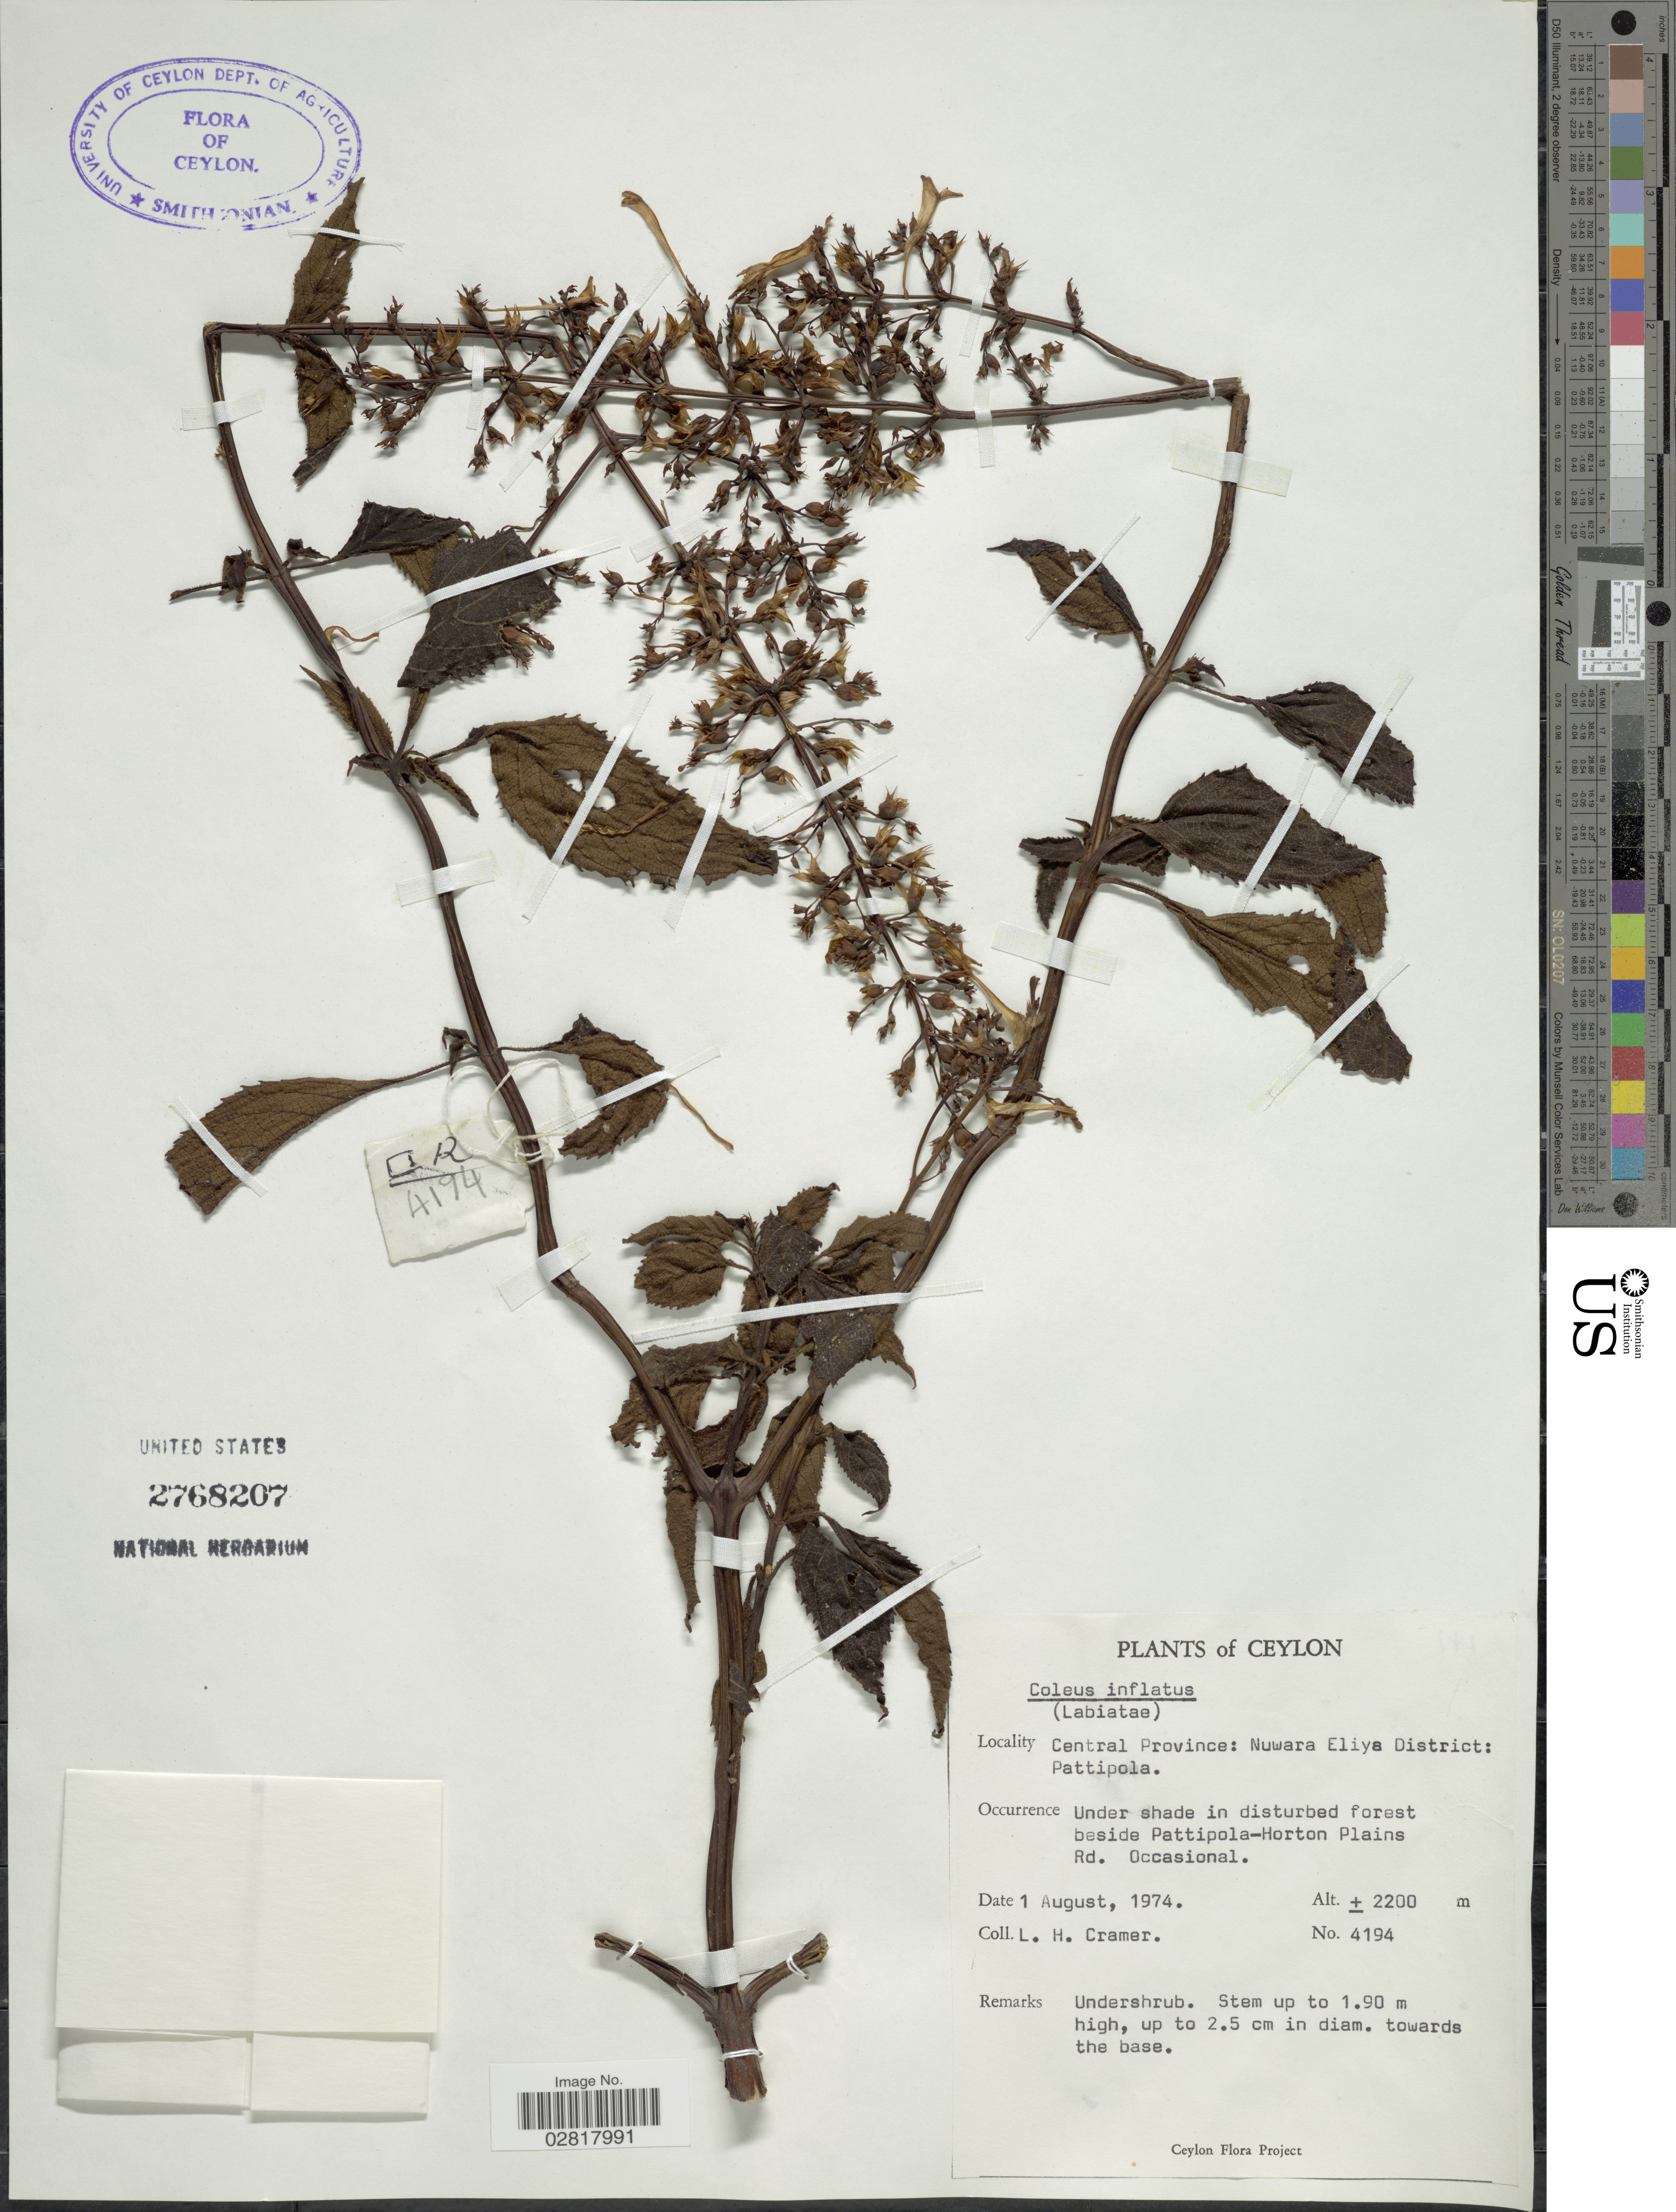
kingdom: Plantae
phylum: Tracheophyta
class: Magnoliopsida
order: Lamiales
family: Lamiaceae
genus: Plectranthus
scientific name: Plectranthus inflatus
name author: (Benth.) R.H. Willemse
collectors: L. H. Cramer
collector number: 4194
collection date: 1974-08-01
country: Sri Lanka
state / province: Central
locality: Ceylon, Nuwara Eliya District: Pattipola, beside Pattipola-Horton Plains Rd.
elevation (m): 2200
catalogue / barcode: US 2768207